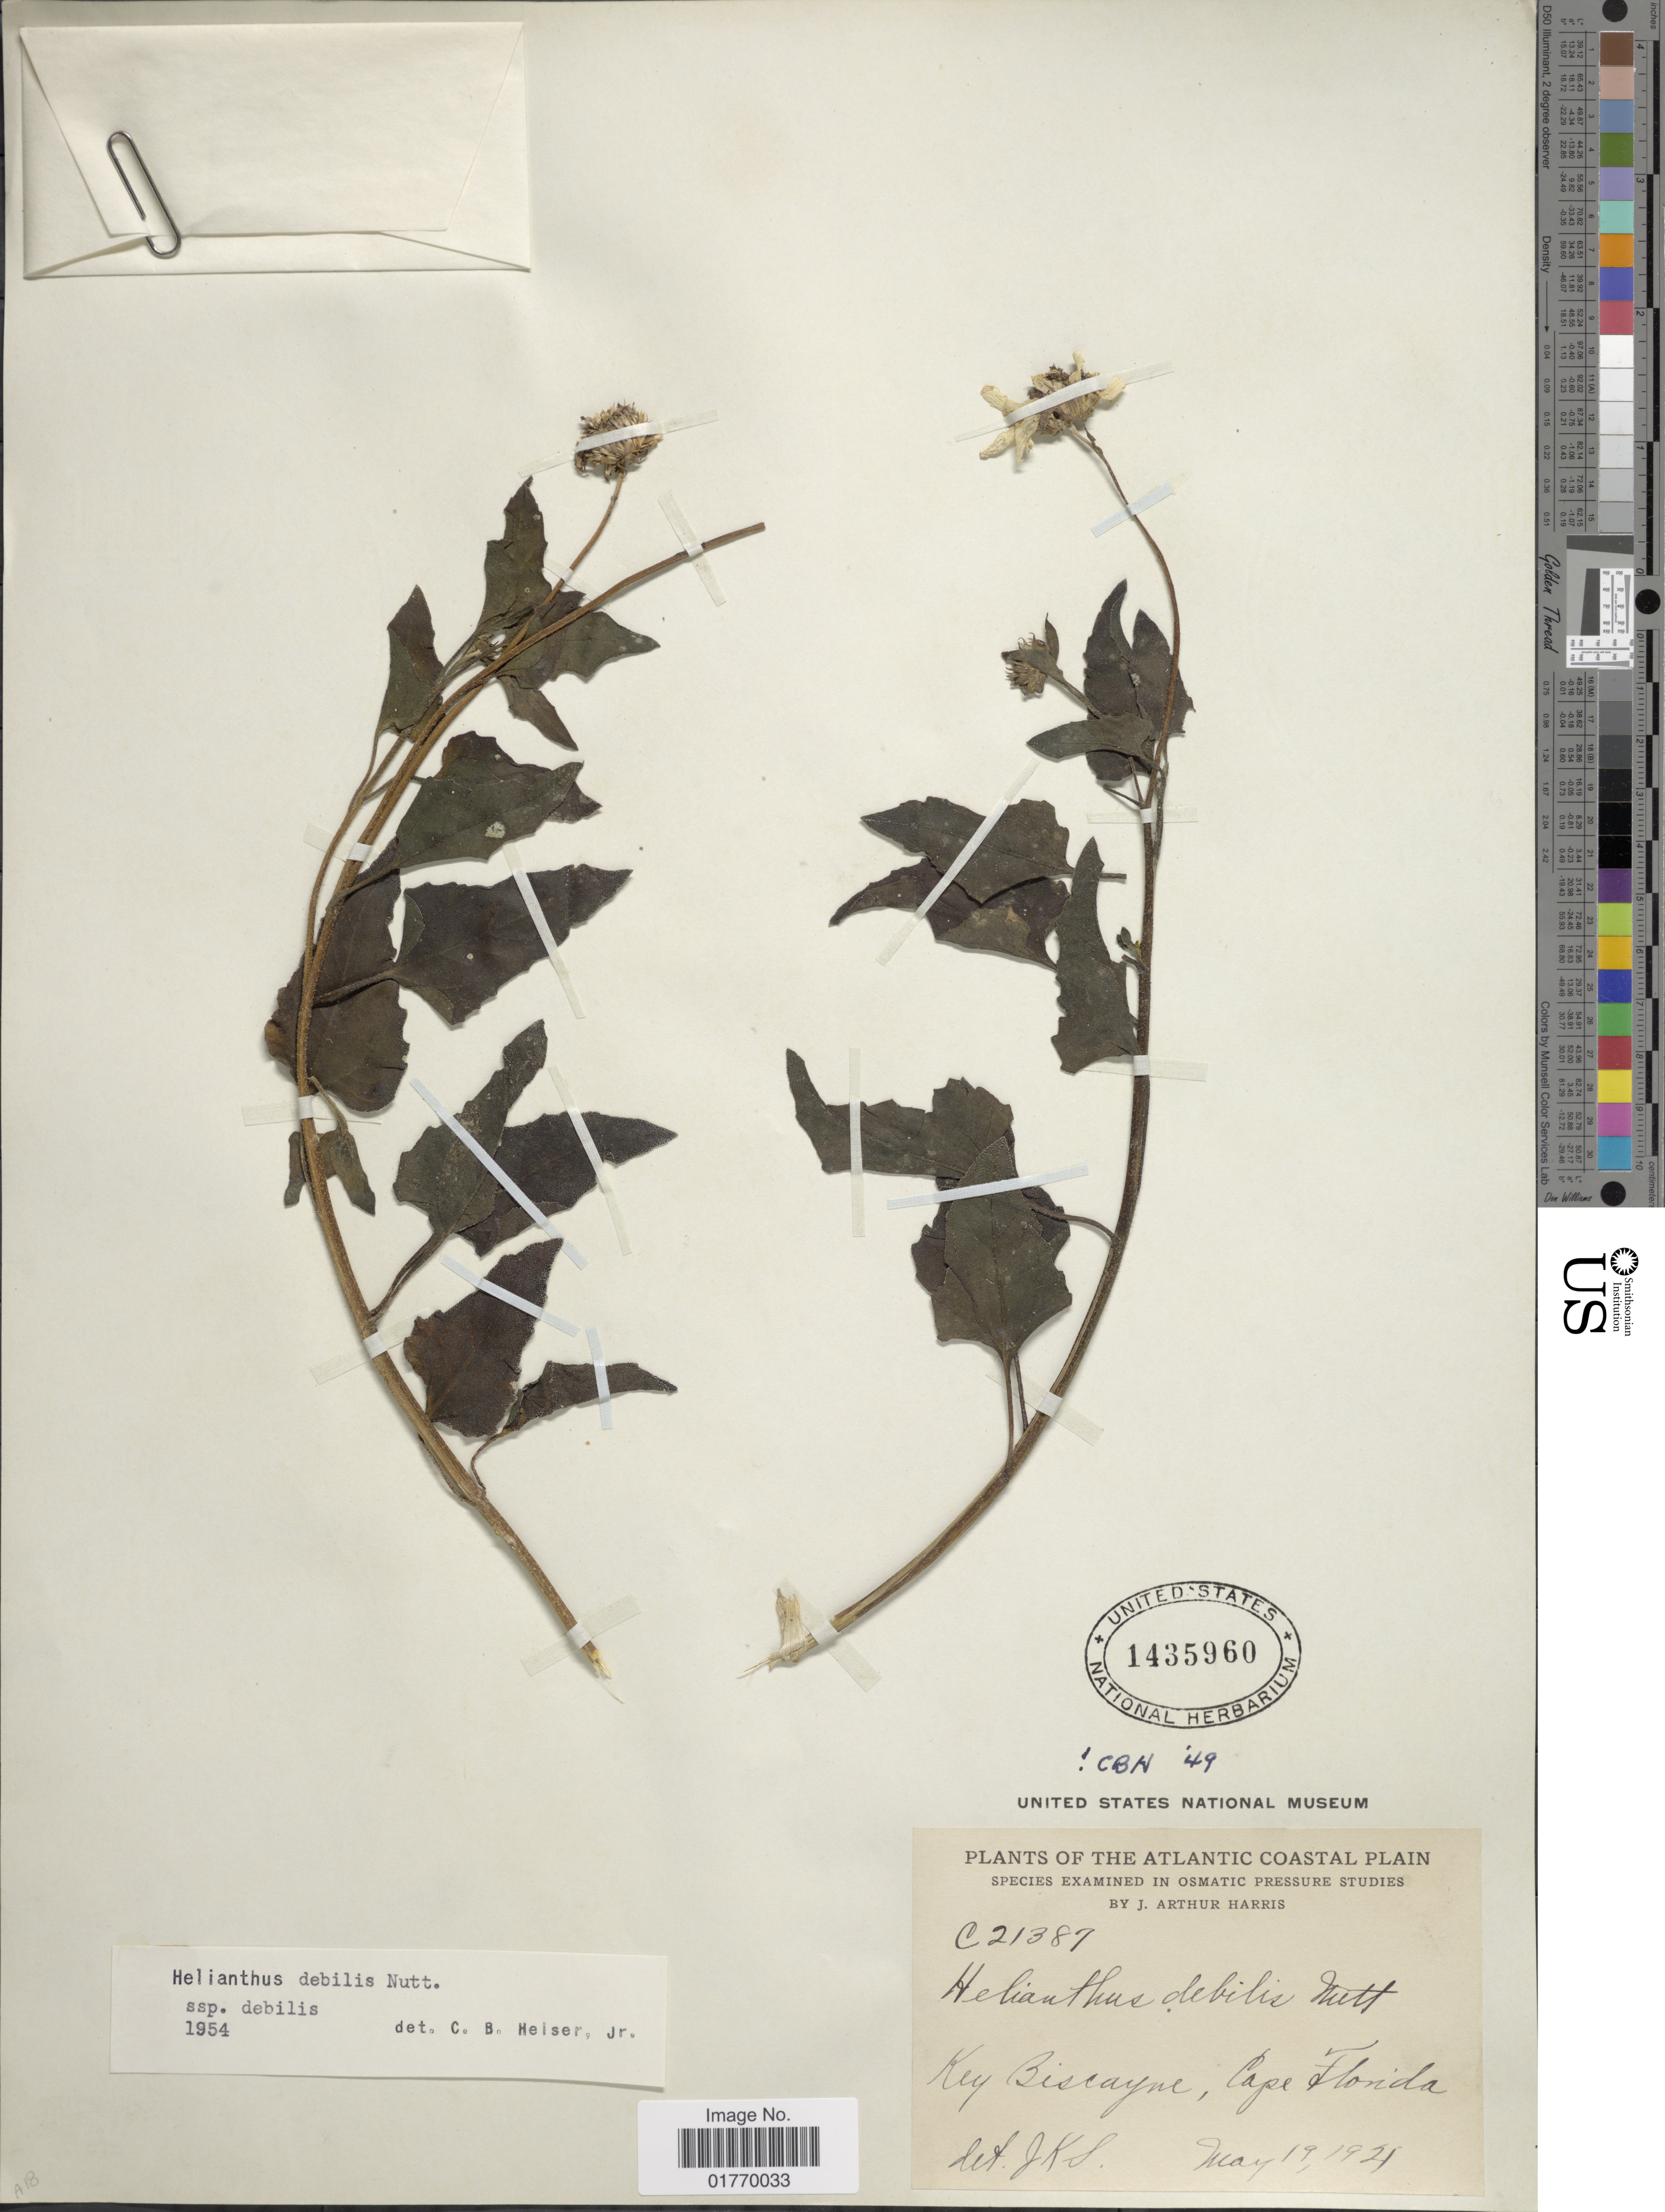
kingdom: Plantae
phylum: Tracheophyta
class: Magnoliopsida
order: Asterales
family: Asteraceae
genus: Helianthus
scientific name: Helianthus debilis subsp. debilis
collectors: A. Harris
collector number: C21387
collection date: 1921-05-19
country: United States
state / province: Florida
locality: The Atlantic Coastal Plain, Key Boscayne, Cape Florida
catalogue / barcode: US 1435960